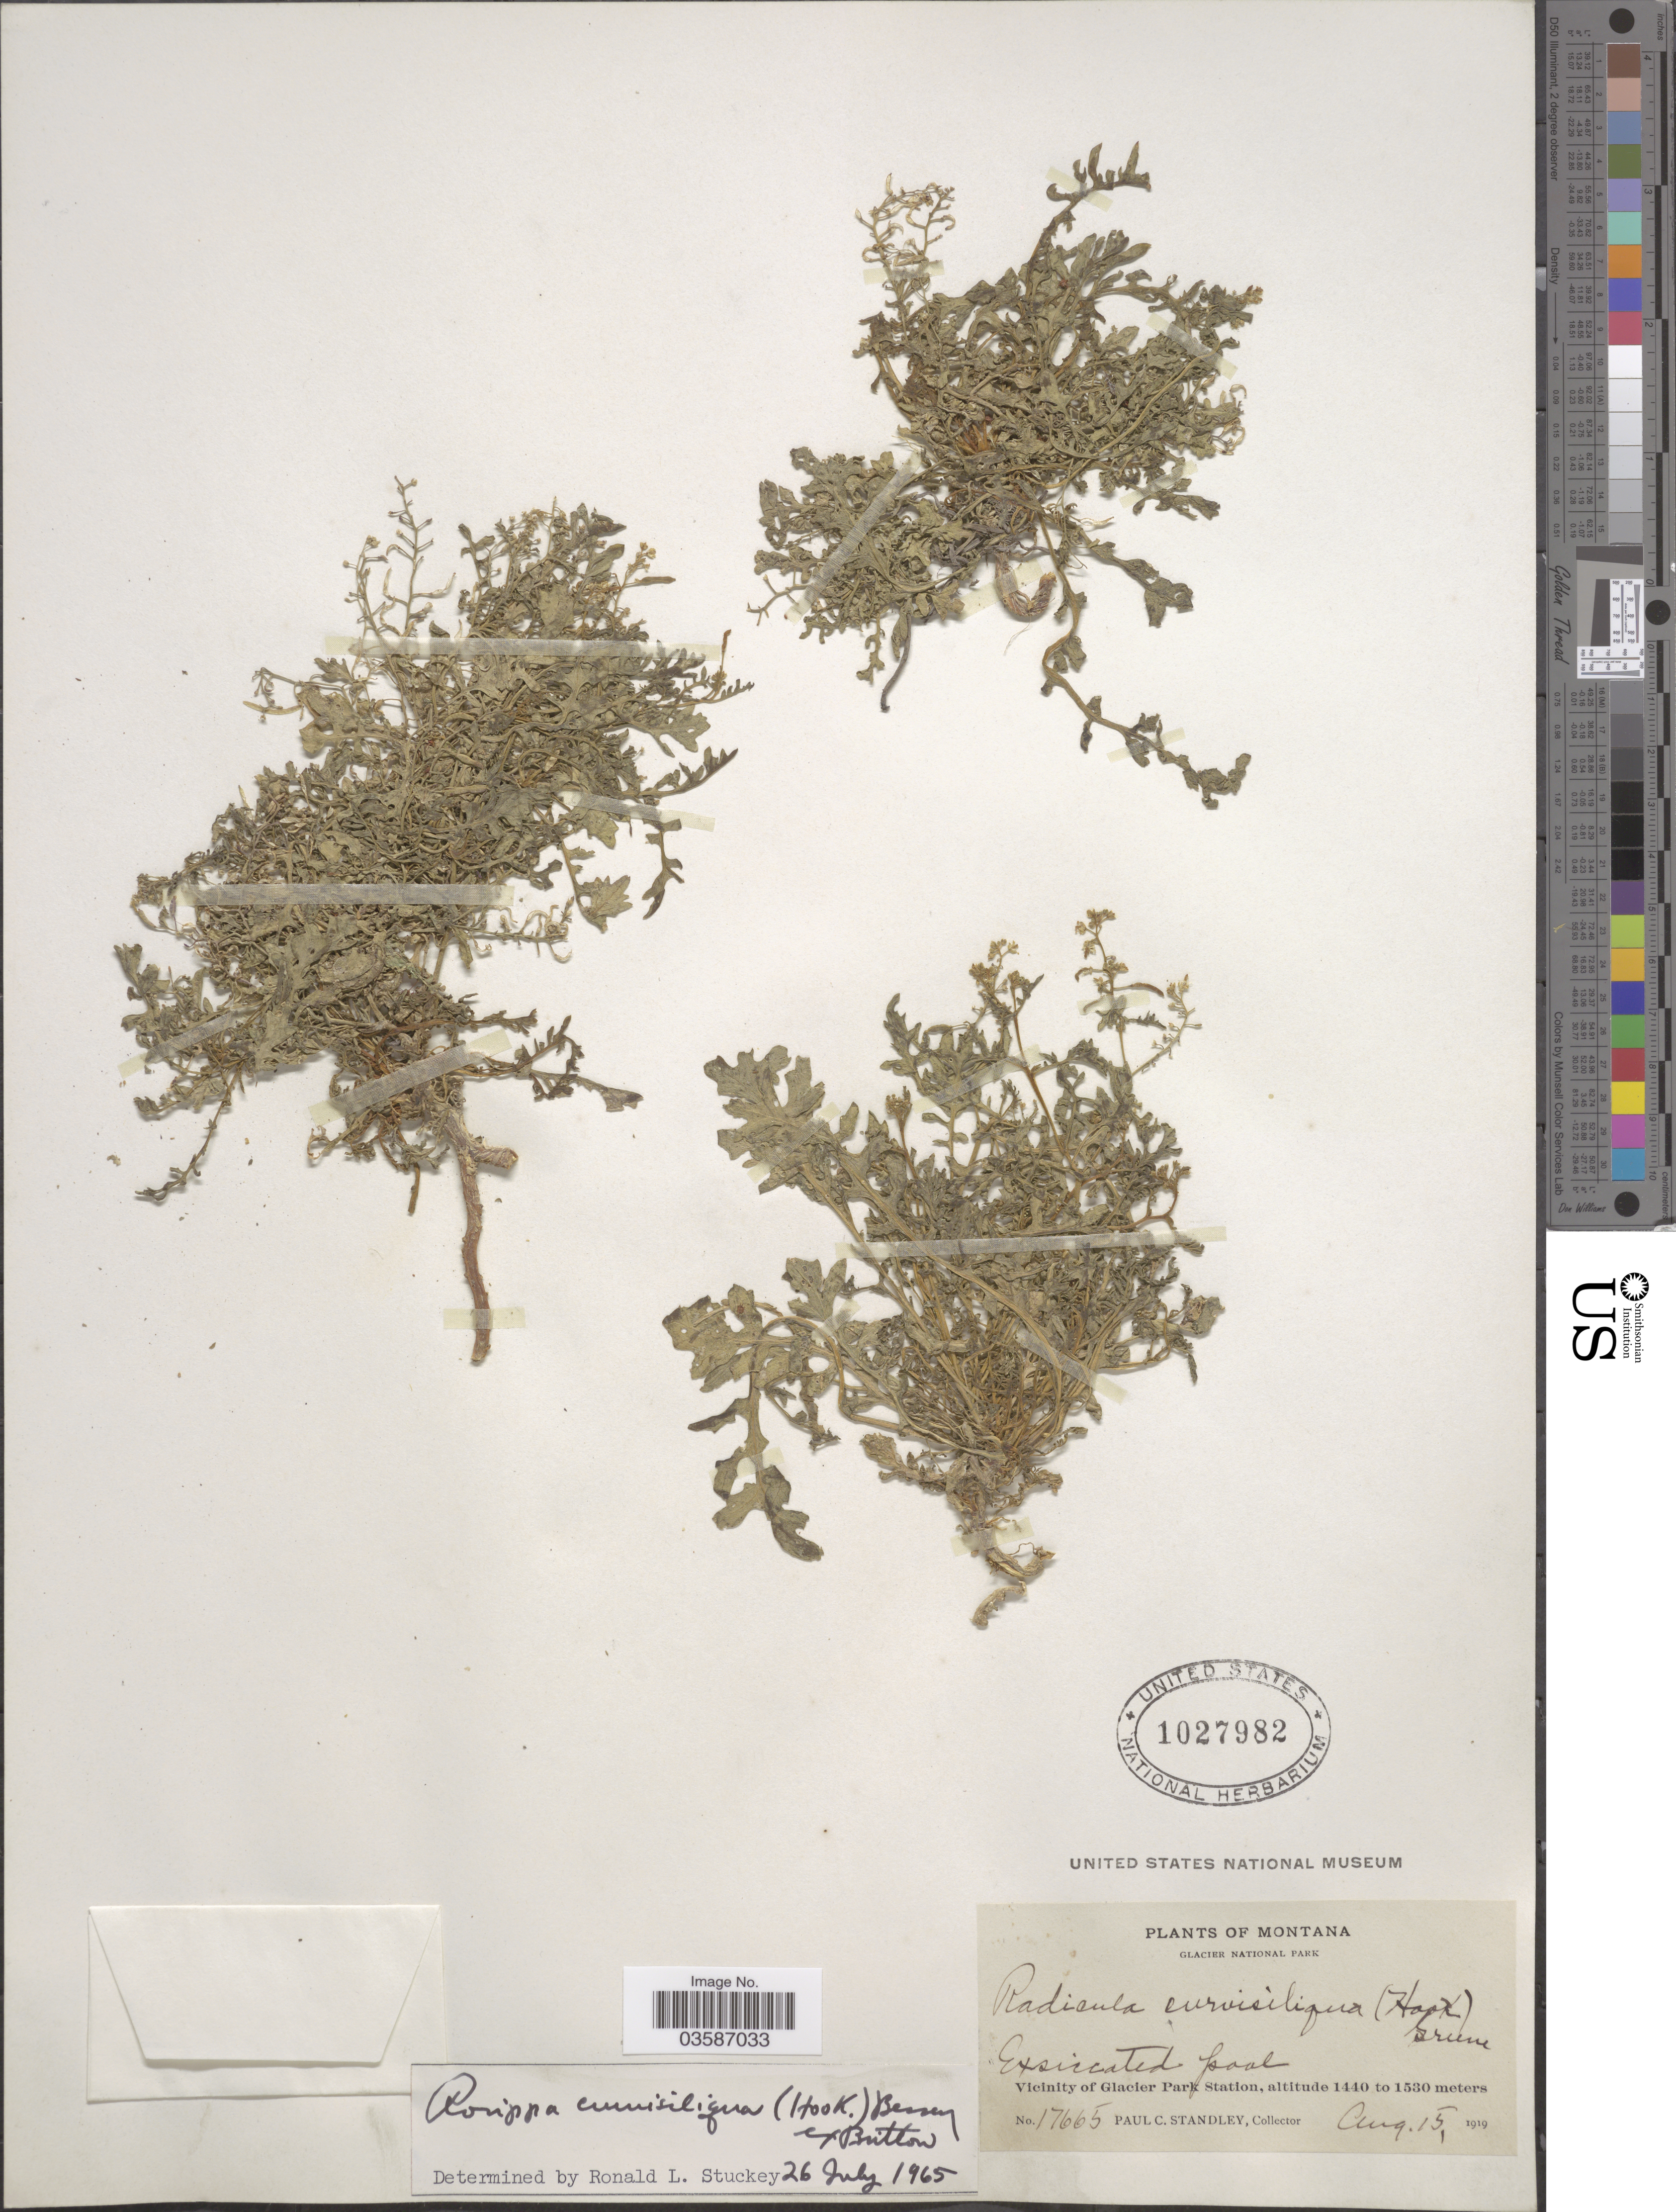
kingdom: Plantae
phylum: Tracheophyta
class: Magnoliopsida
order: Brassicales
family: Brassicaceae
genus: Rorippa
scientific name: Rorippa curvisiliqua var. curvisiliqua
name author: (Hook.) Bessey ex Britton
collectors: P. C. Standley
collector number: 17665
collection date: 1919-08-15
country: United States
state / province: Montana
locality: Glacier National Park. Vicinity of Glacier Park Station.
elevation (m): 1440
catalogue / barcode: US 1027982